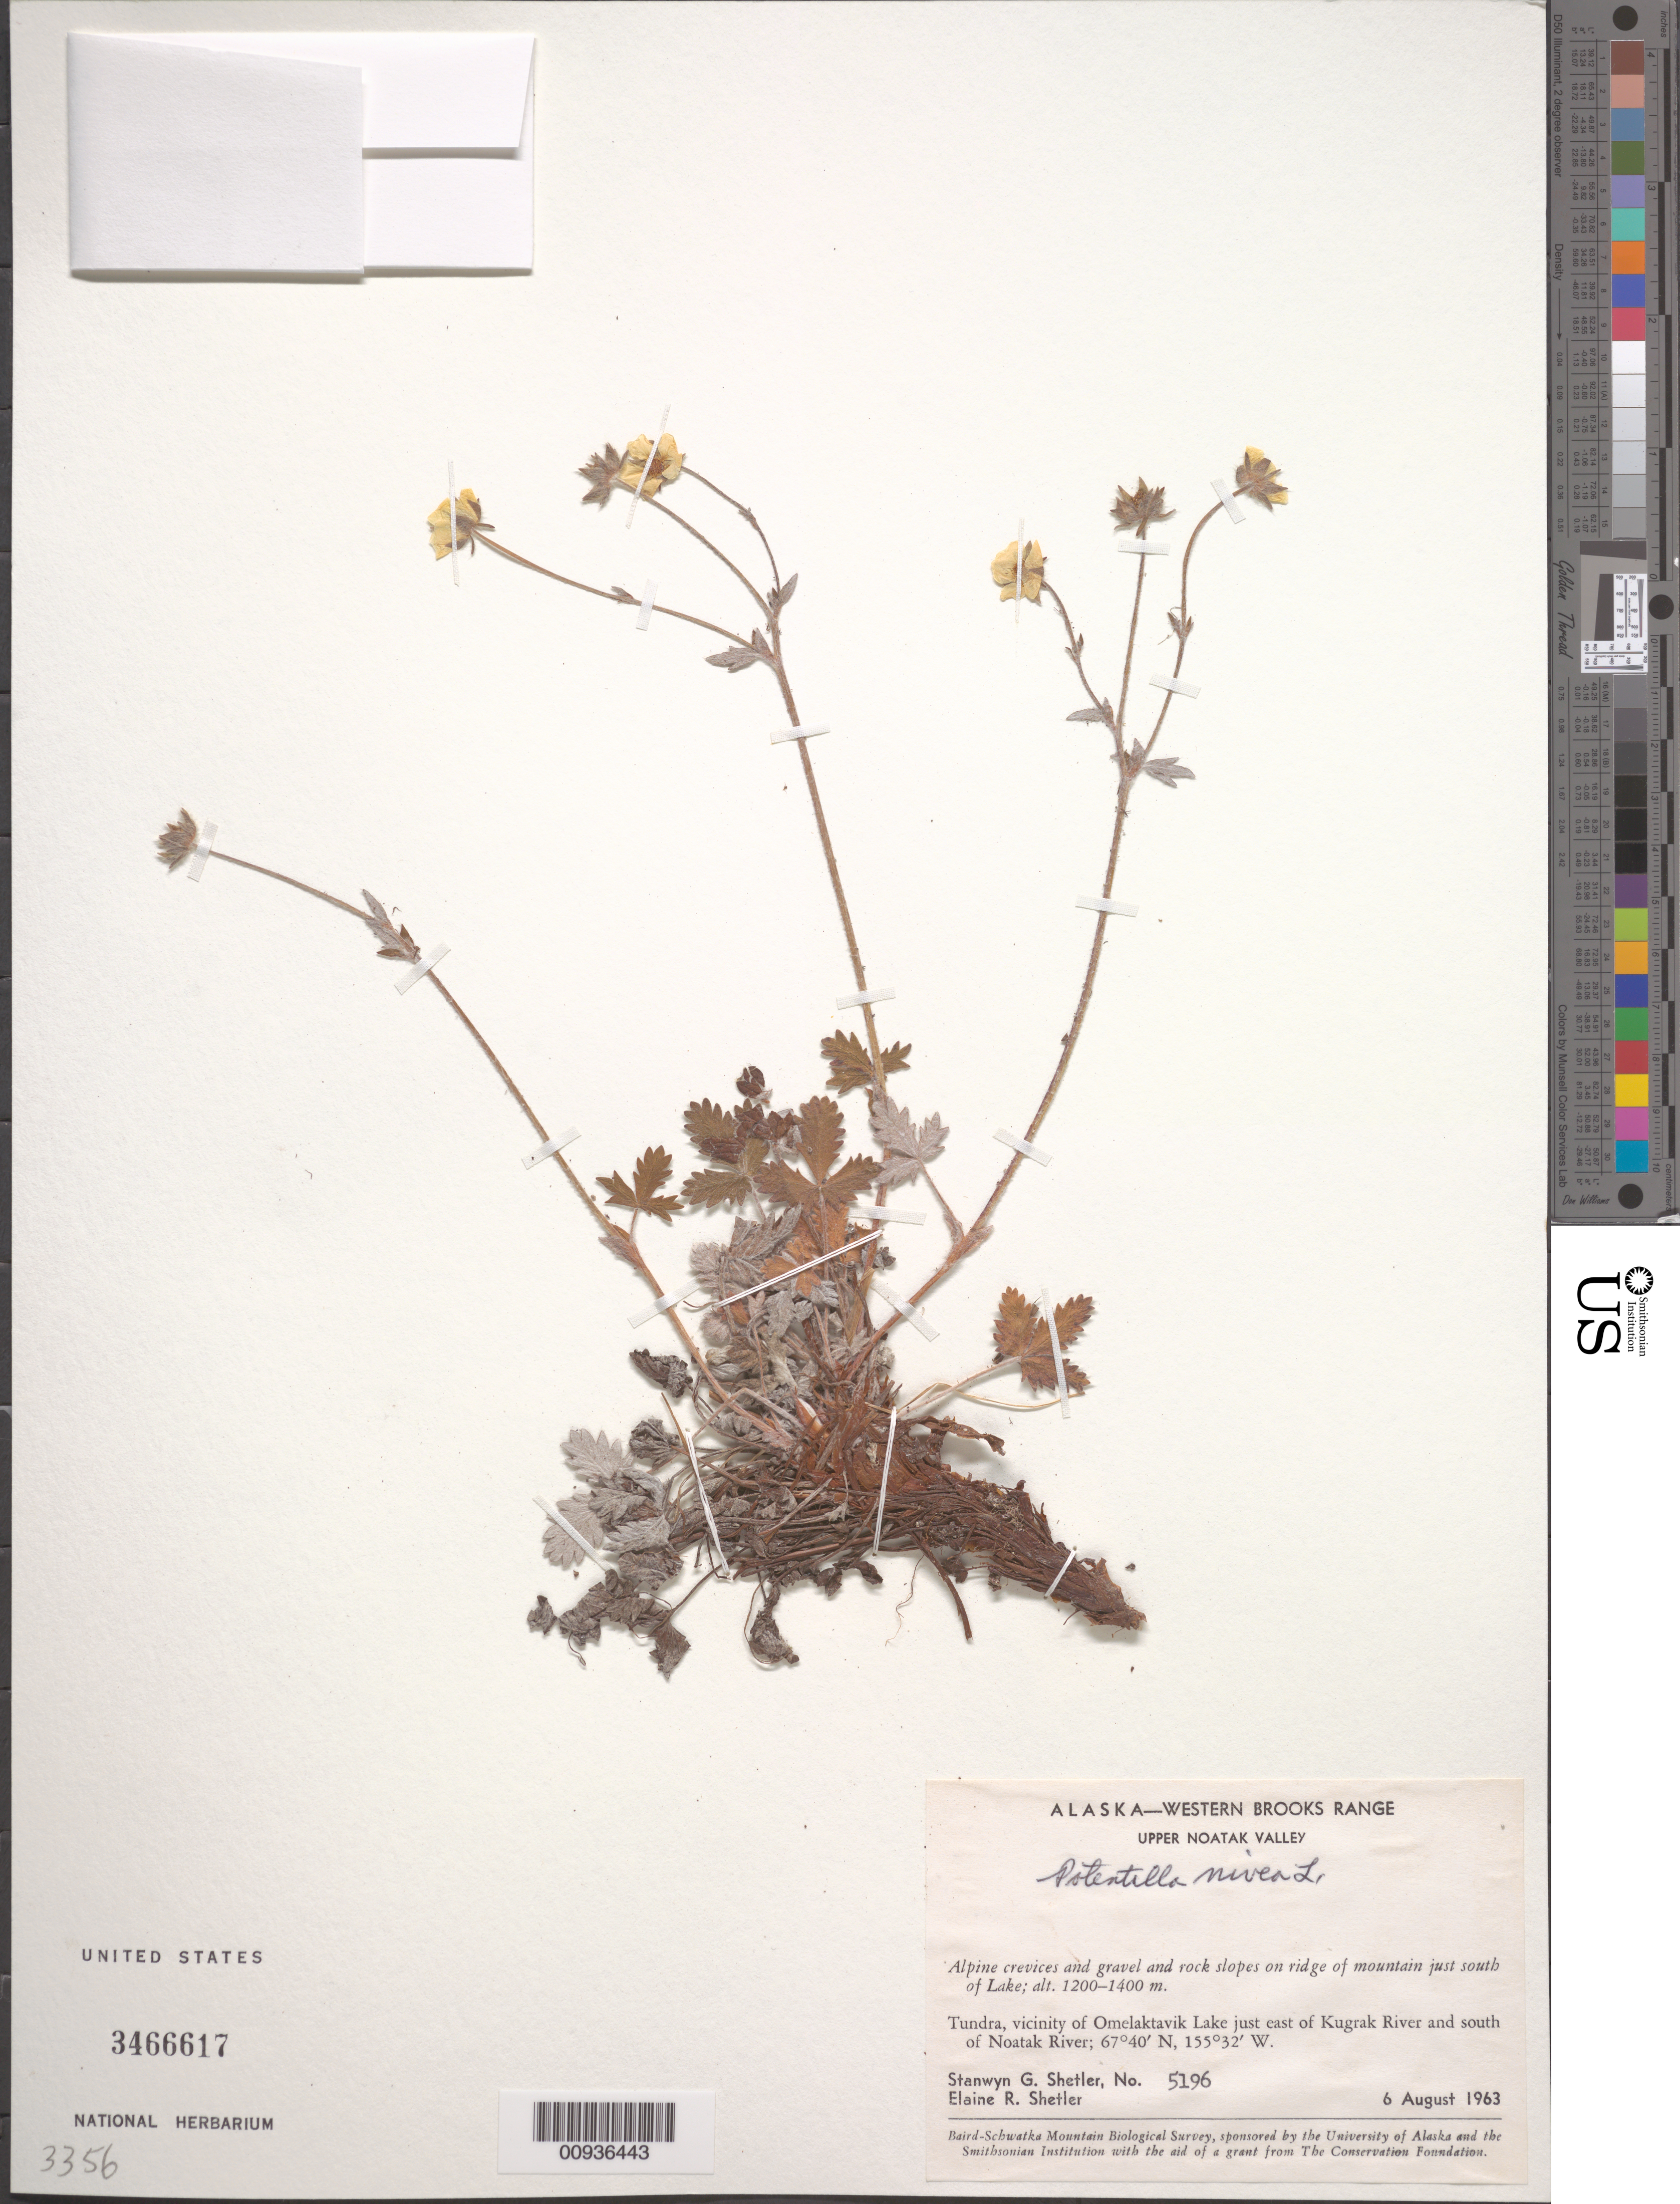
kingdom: Plantae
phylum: Tracheophyta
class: Magnoliopsida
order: Rosales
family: Rosaceae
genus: Potentilla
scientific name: Potentilla nivea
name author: L.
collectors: S. Shetler & E. R. Shetler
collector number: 5196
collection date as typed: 06 Aug 1963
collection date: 1963-08-06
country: United States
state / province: Alaska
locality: Vicinity of Omelaktavik Lake just east of Kugrak River and south of Noatak River. Western Brooks Range, Upper Noatak Valley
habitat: Alpine crevices and gravel and rock slopes on ridge of mountain just south of Lake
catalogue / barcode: US 3466617